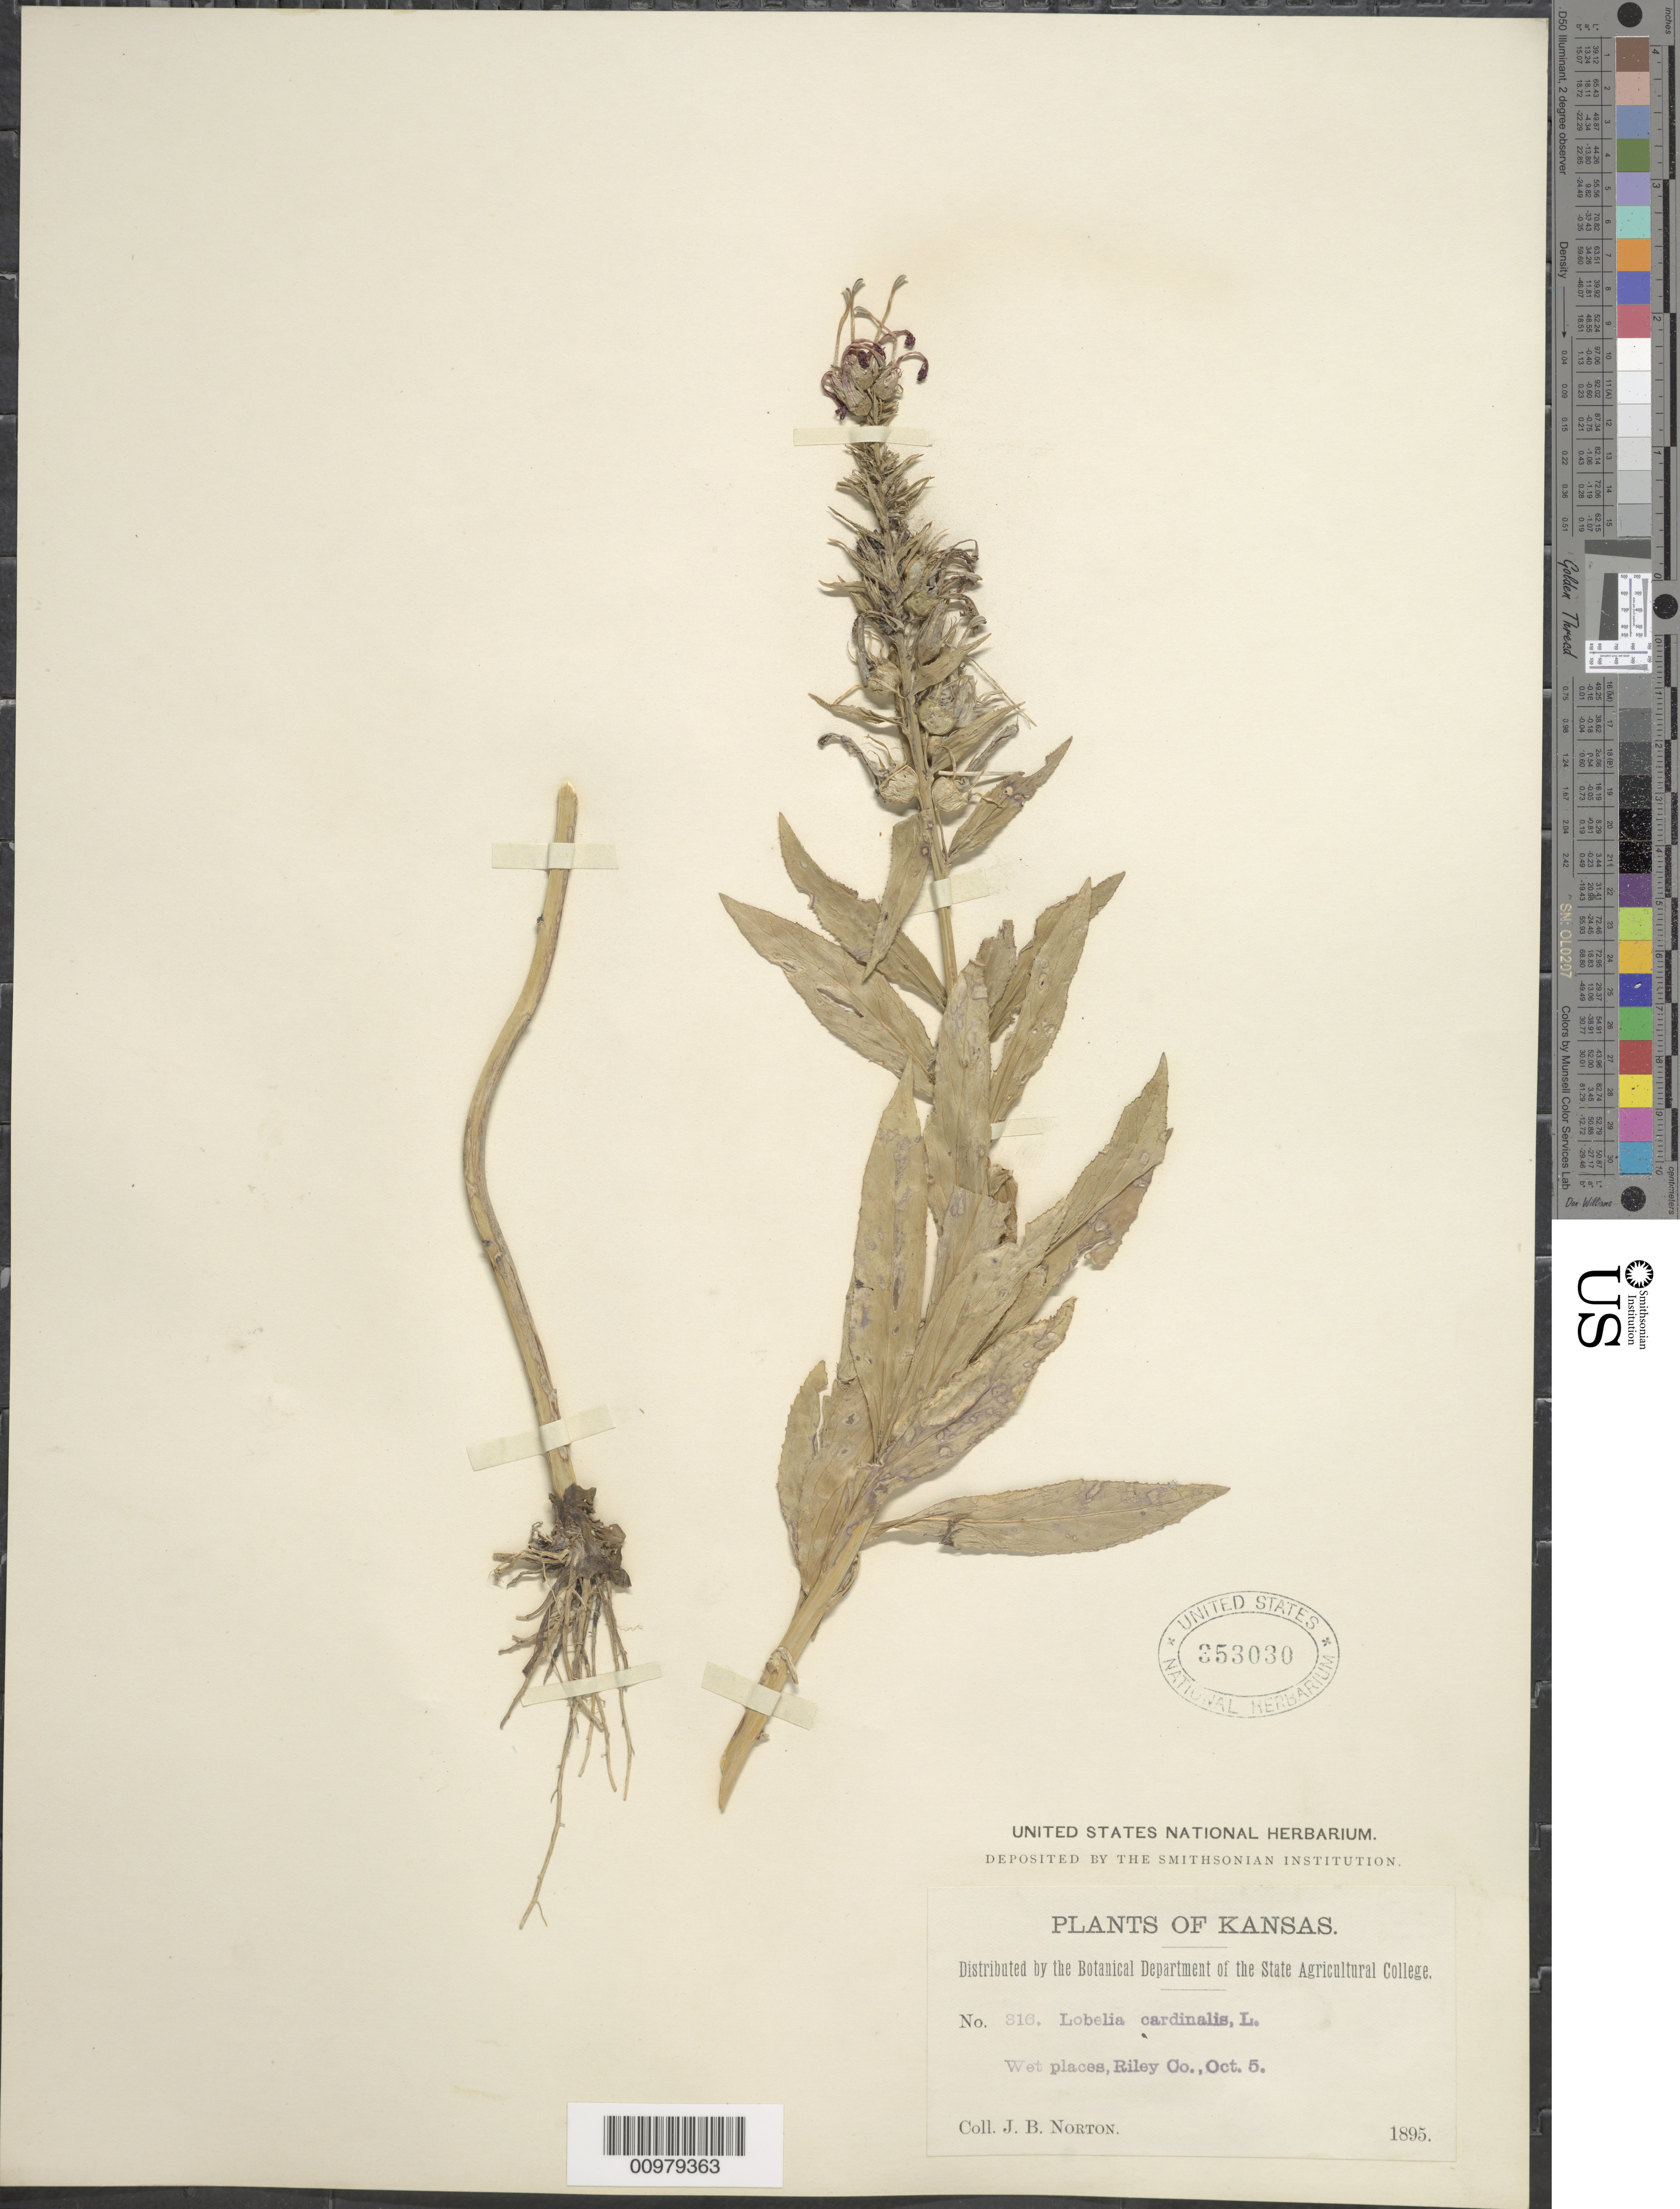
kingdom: Plantae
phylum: Tracheophyta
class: Magnoliopsida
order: Asterales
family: Campanulaceae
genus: Lobelia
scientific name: Lobelia cardinalis var. phyllostachya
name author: (Engelm.) McVaugh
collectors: J. Norton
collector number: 316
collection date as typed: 05 Oct 1895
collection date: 1895-10-05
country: United States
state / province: Kansas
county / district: Riley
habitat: wet places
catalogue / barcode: US 353030